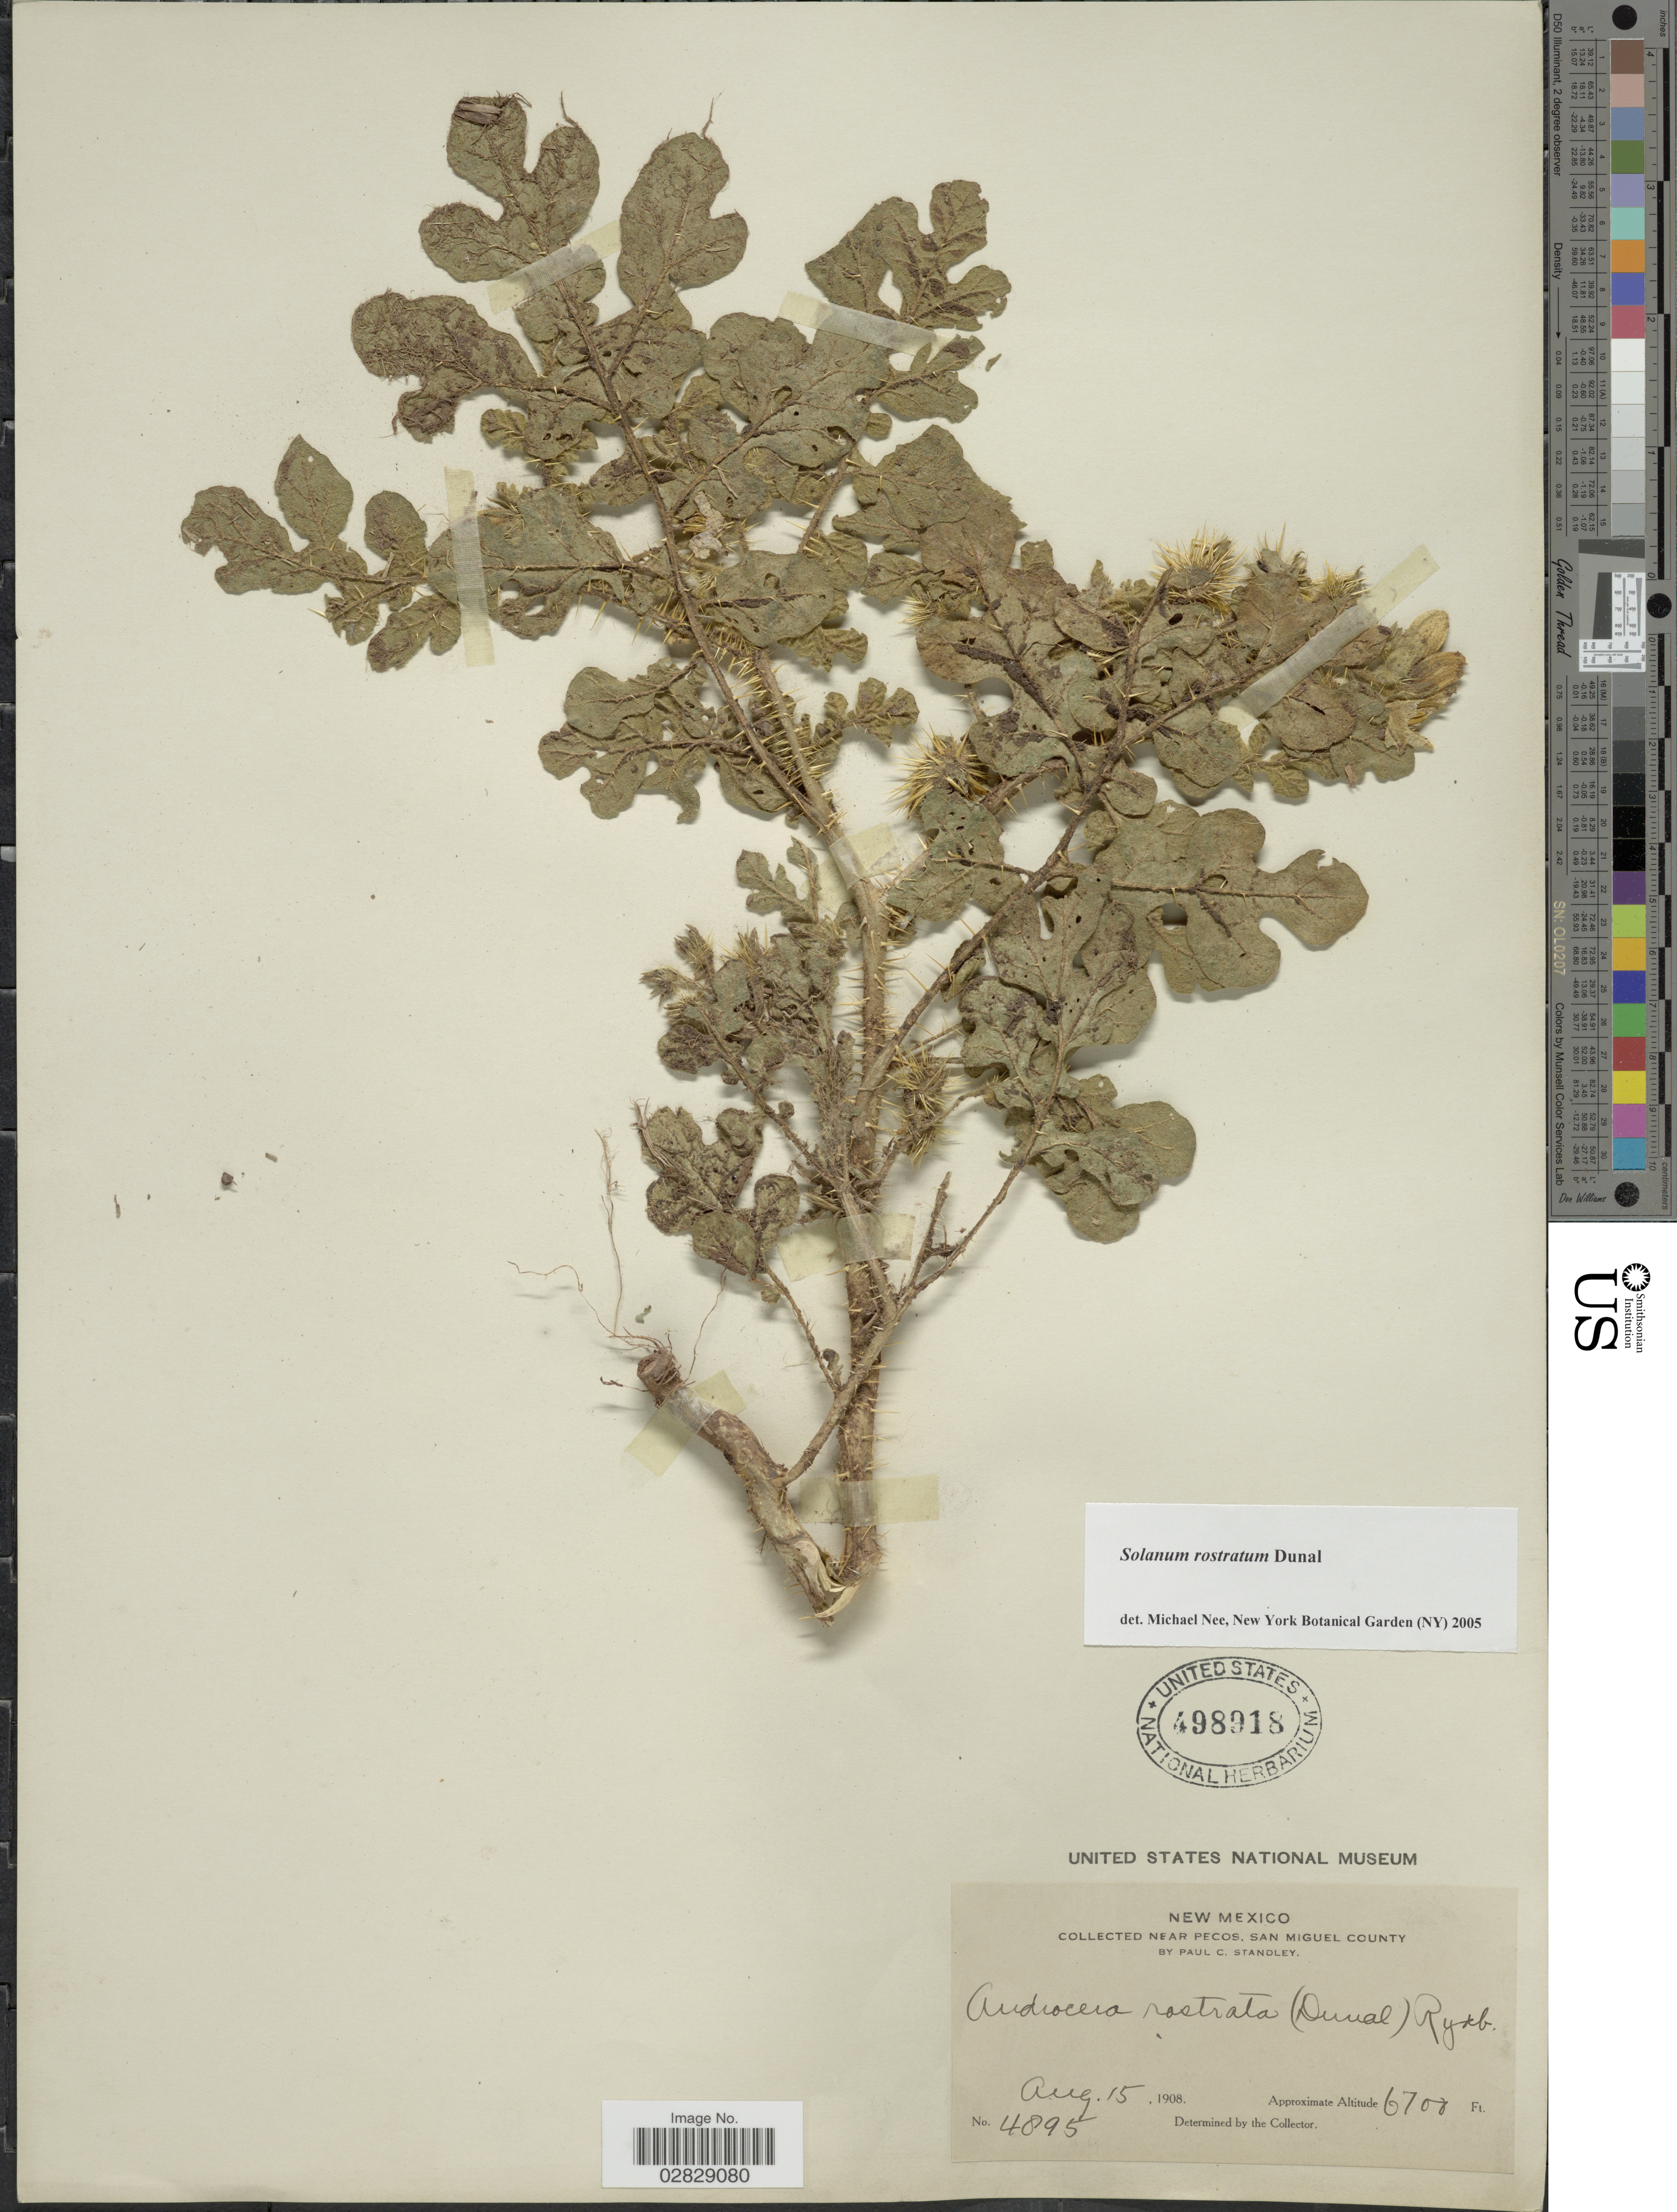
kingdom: Plantae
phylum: Tracheophyta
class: Magnoliopsida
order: Solanales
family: Solanaceae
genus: Solanum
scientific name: Solanum rostratum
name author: Dunal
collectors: P. C. Standley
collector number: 4895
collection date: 1908-08-15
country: United States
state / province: New Mexico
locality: Near Pecos, San Miguel County.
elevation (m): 2042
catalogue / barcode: US 498918